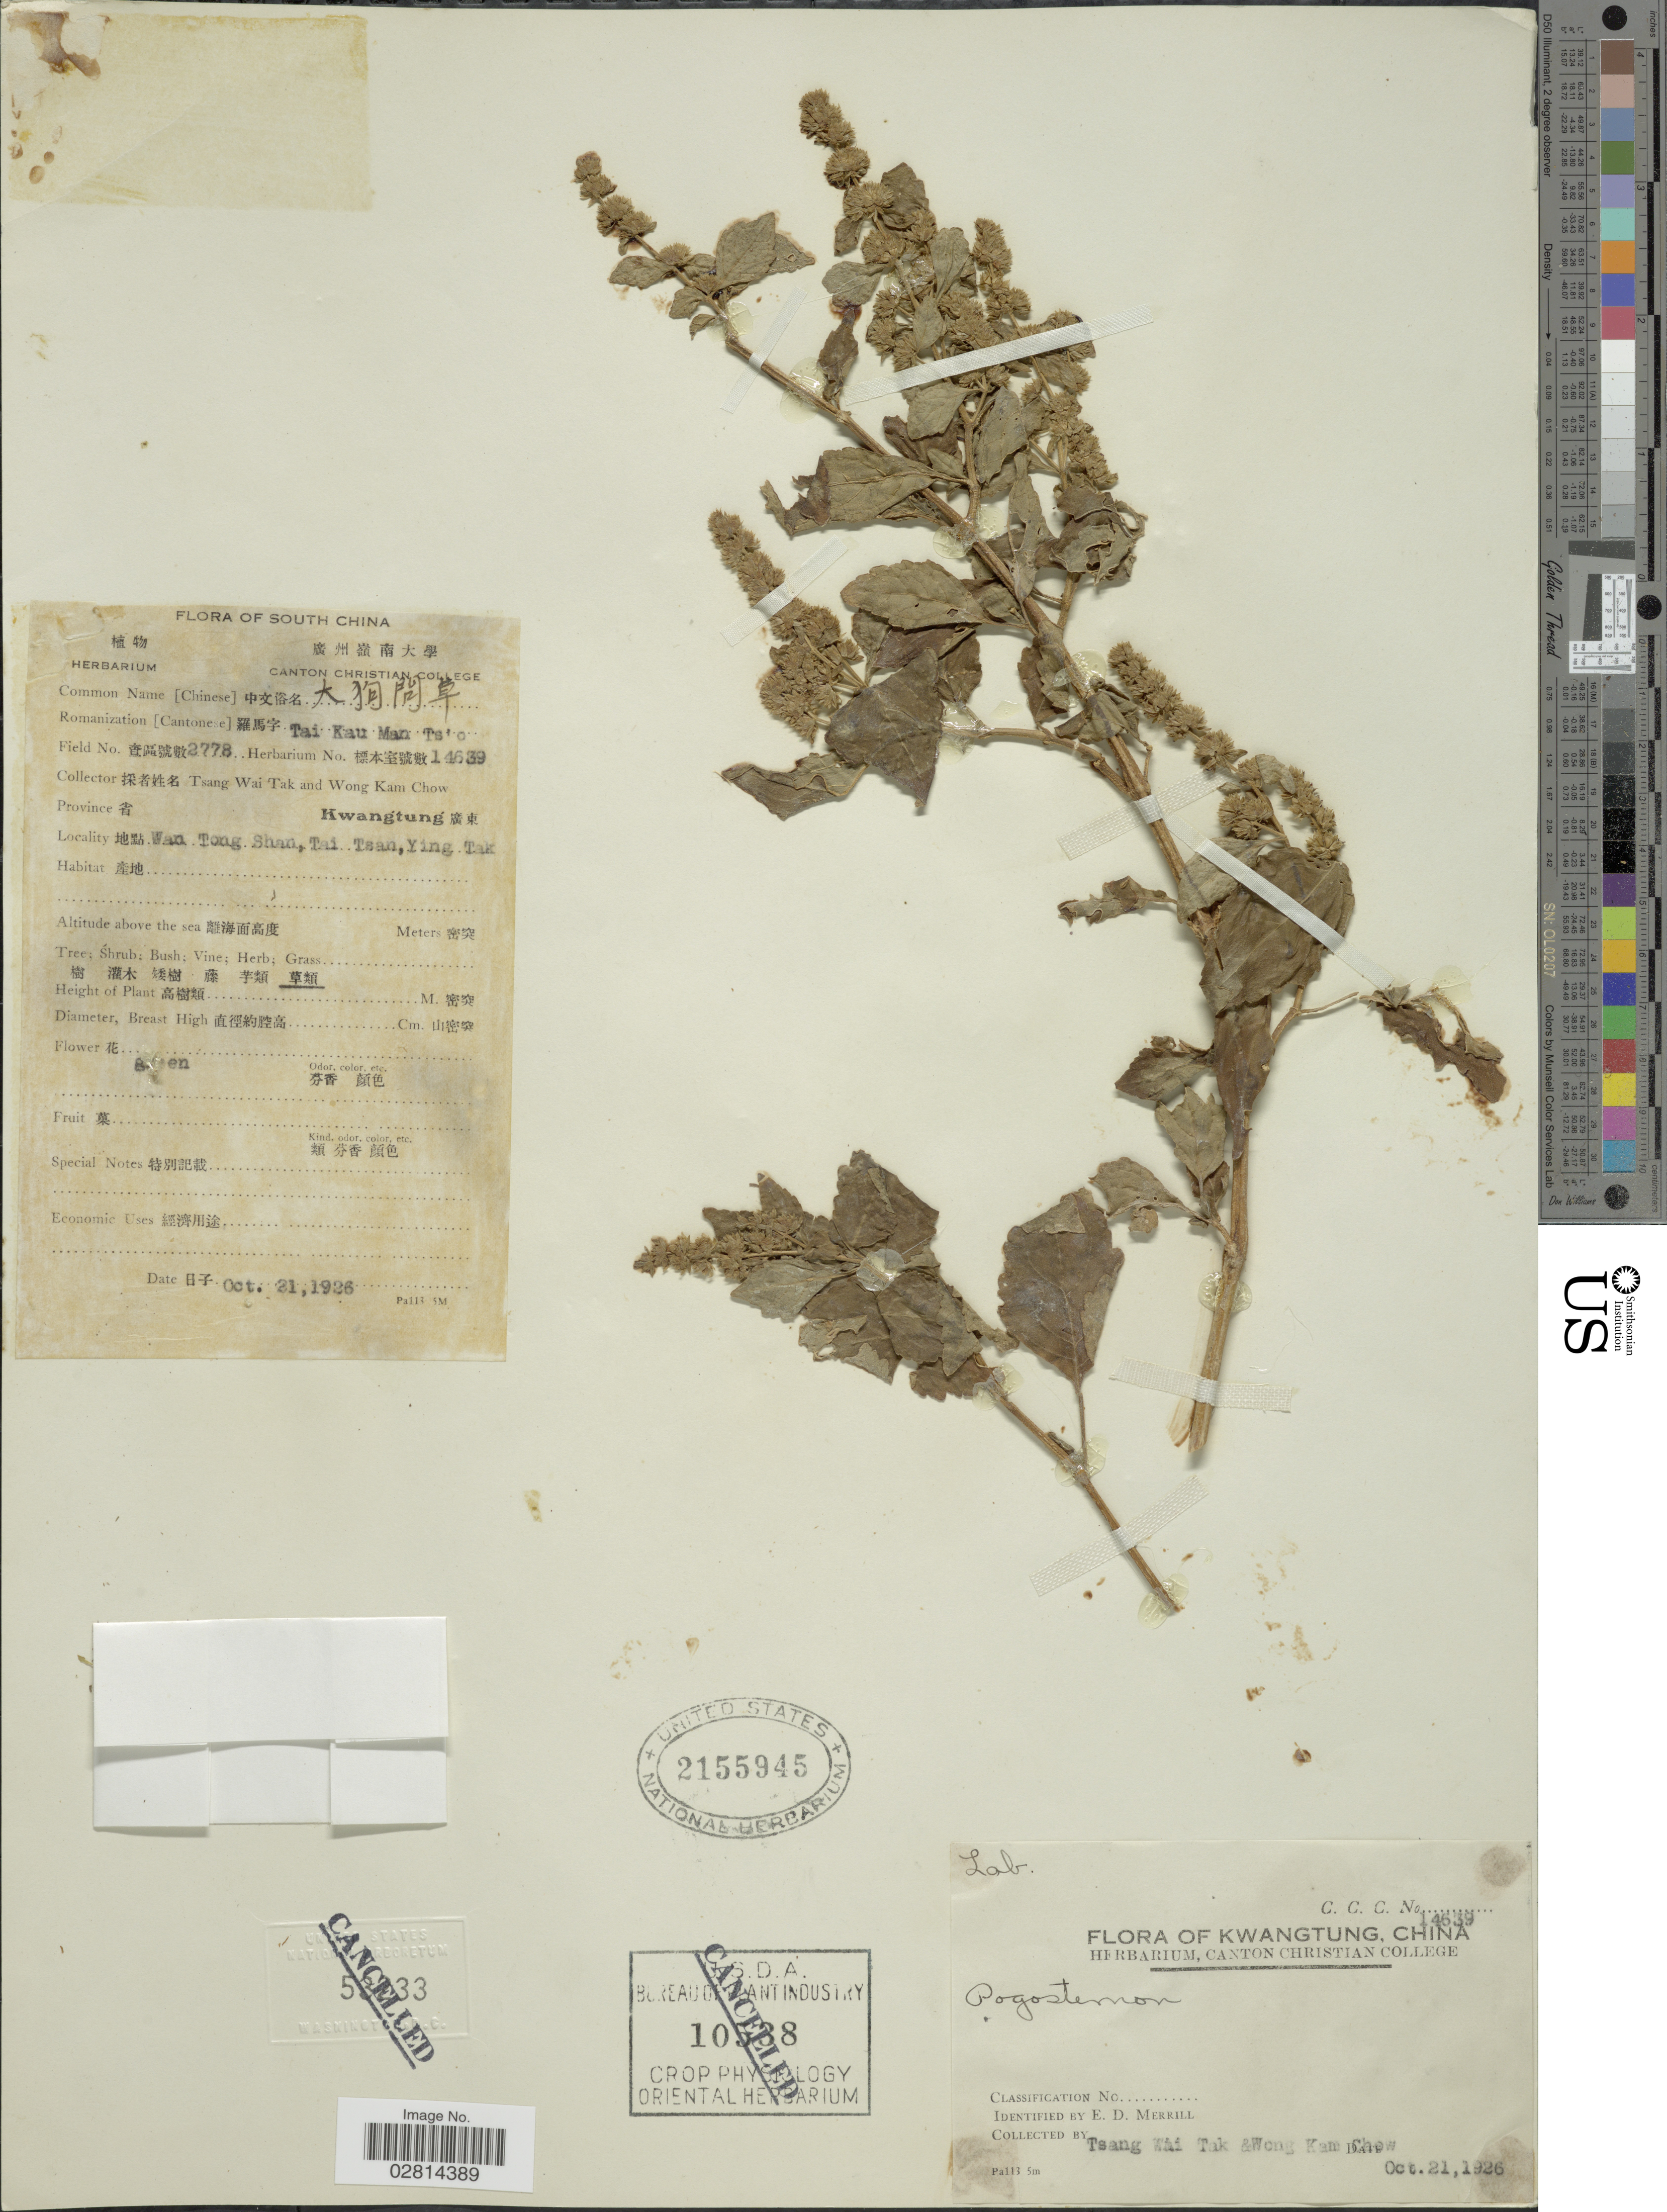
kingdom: Plantae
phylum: Tracheophyta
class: Magnoliopsida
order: Lamiales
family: Lamiaceae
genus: Pogostemon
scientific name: Pogostemon sp.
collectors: W. T. Tsang & K. C. Wong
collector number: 2778/14639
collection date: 1926-10-21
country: China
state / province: Guangdong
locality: Kwangtung. South China. Wan Tong Shan, Tai Tsan, Ying Tak.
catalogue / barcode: US 2155945